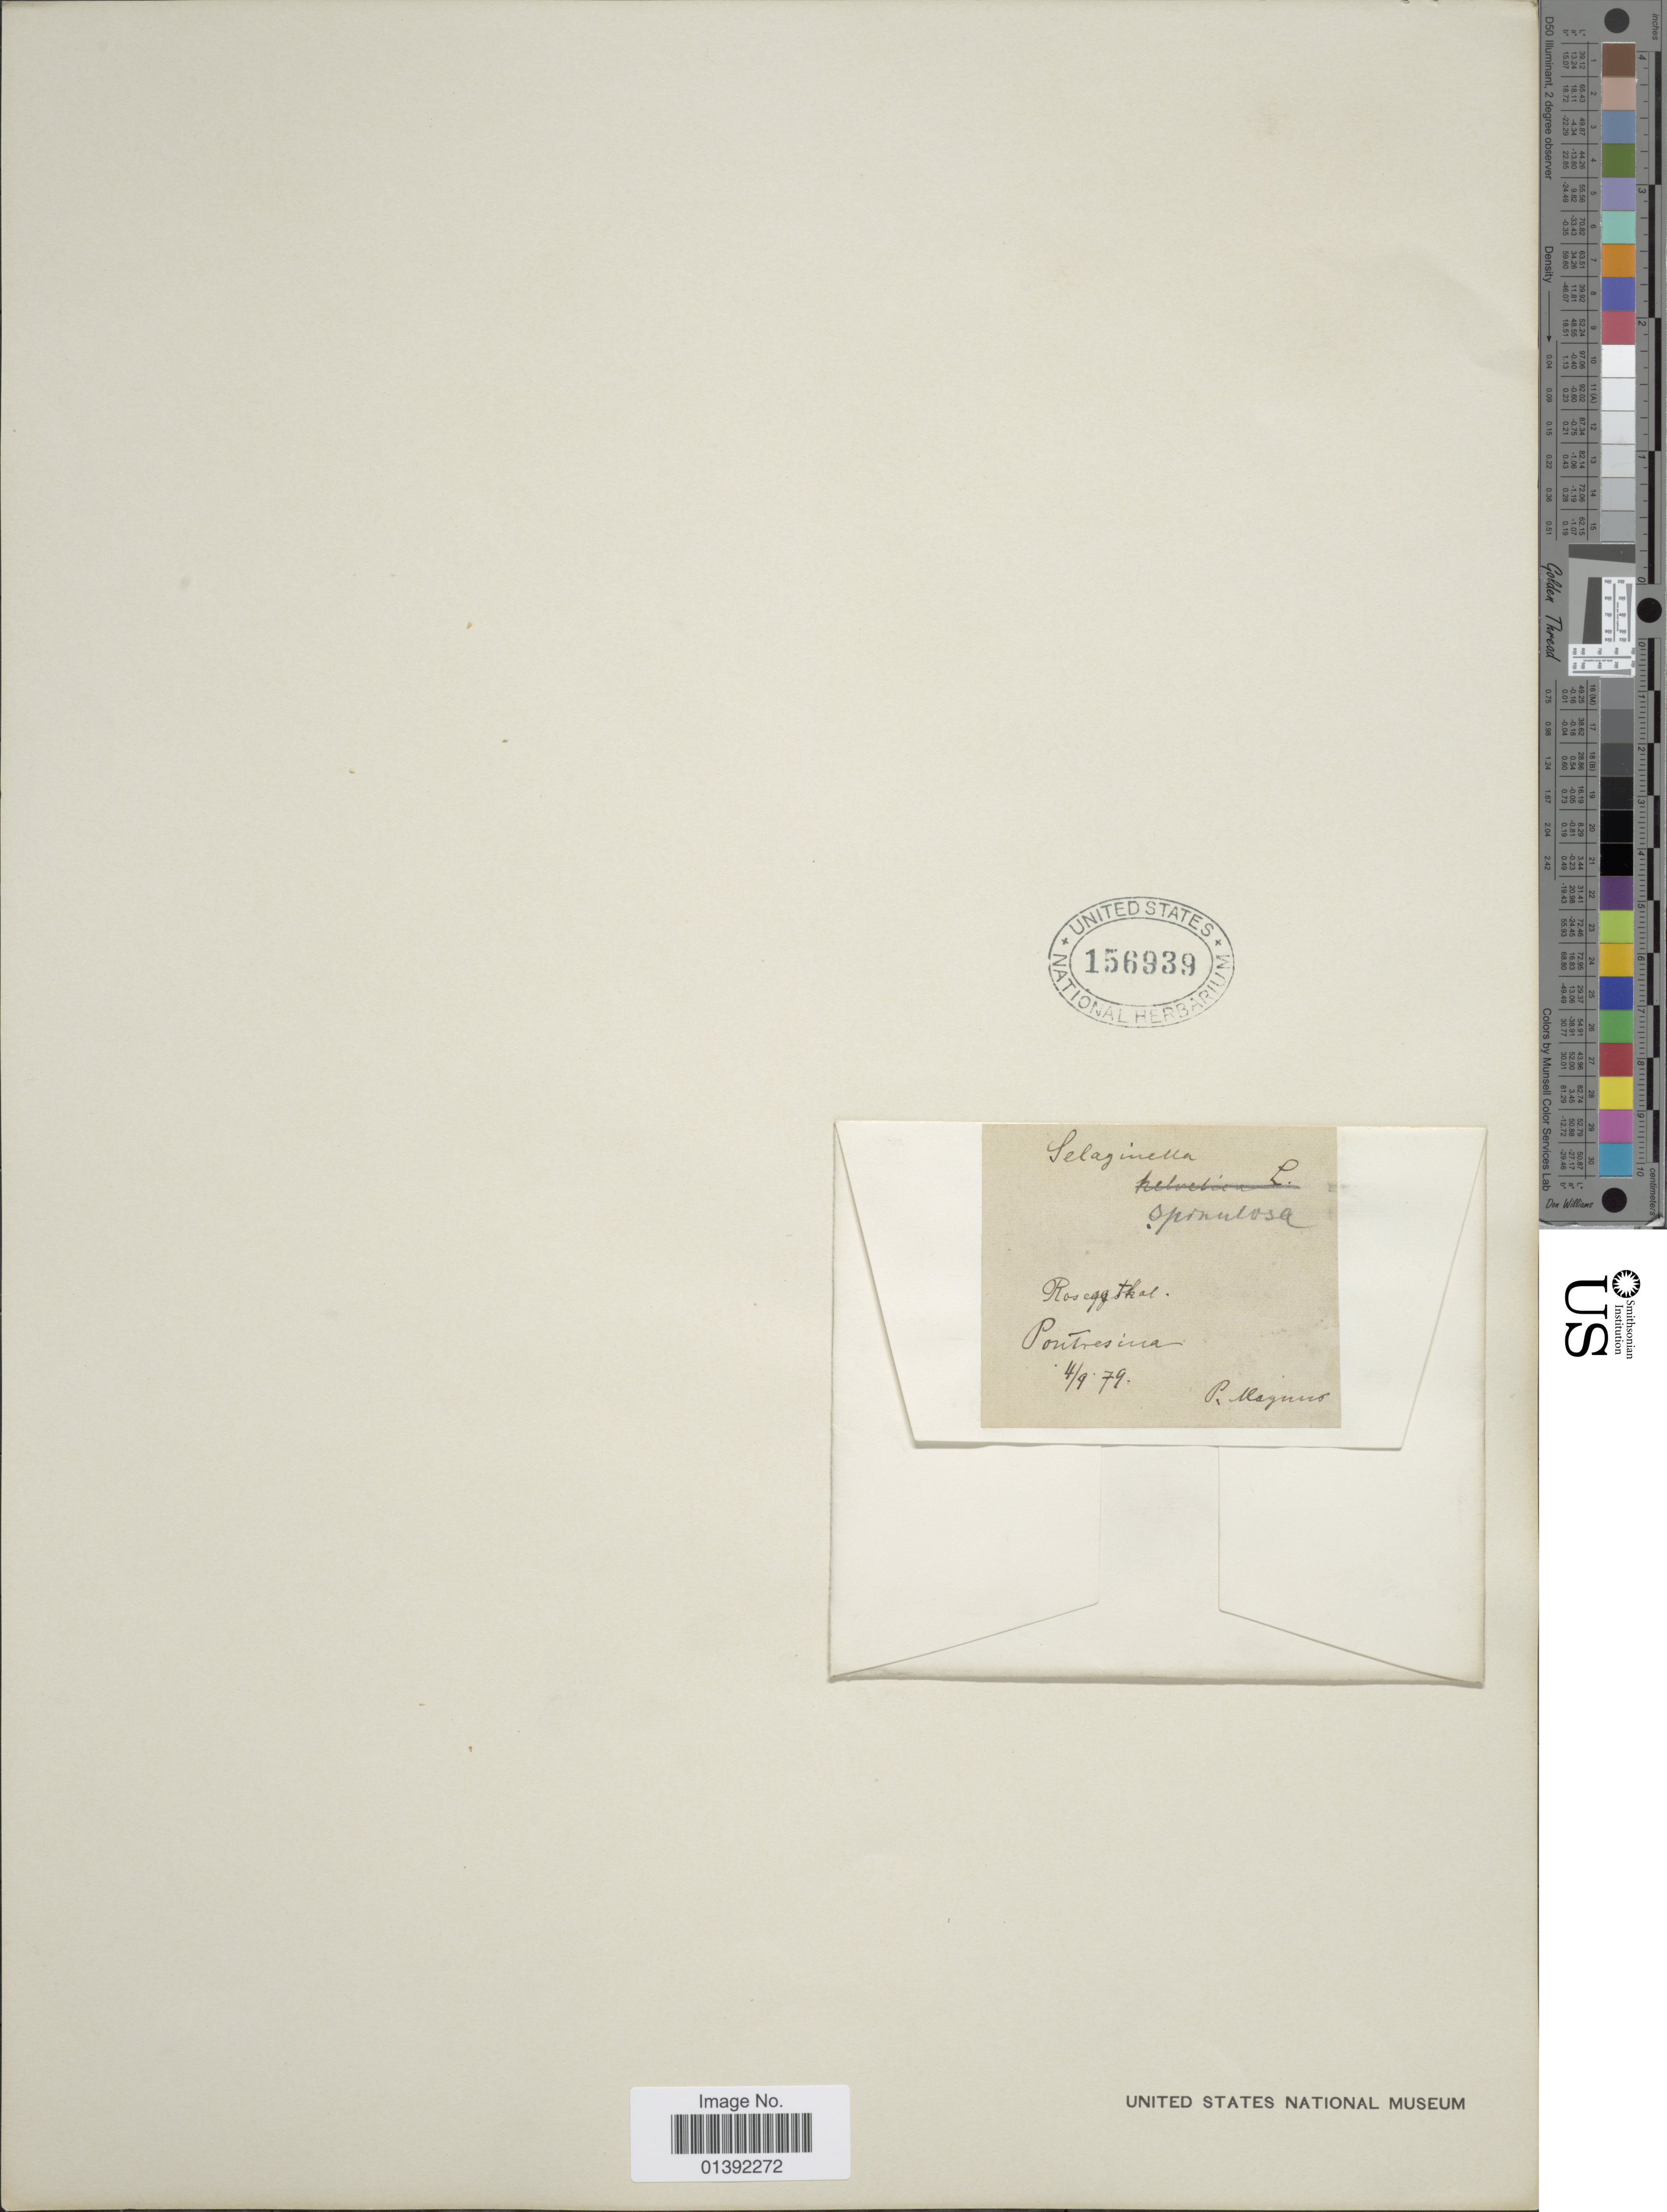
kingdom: Plantae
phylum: Tracheophyta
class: Lycopodiopsida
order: Selaginellales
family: Selaginellaceae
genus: Selaginella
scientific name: Selaginella selaginoides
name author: (L.) Link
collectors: P. Maguiro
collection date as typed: Transcribed d/m/y: 4/9/79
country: Switzerland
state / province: Graubunden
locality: Roseggthal, Pontresina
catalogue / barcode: US 156939